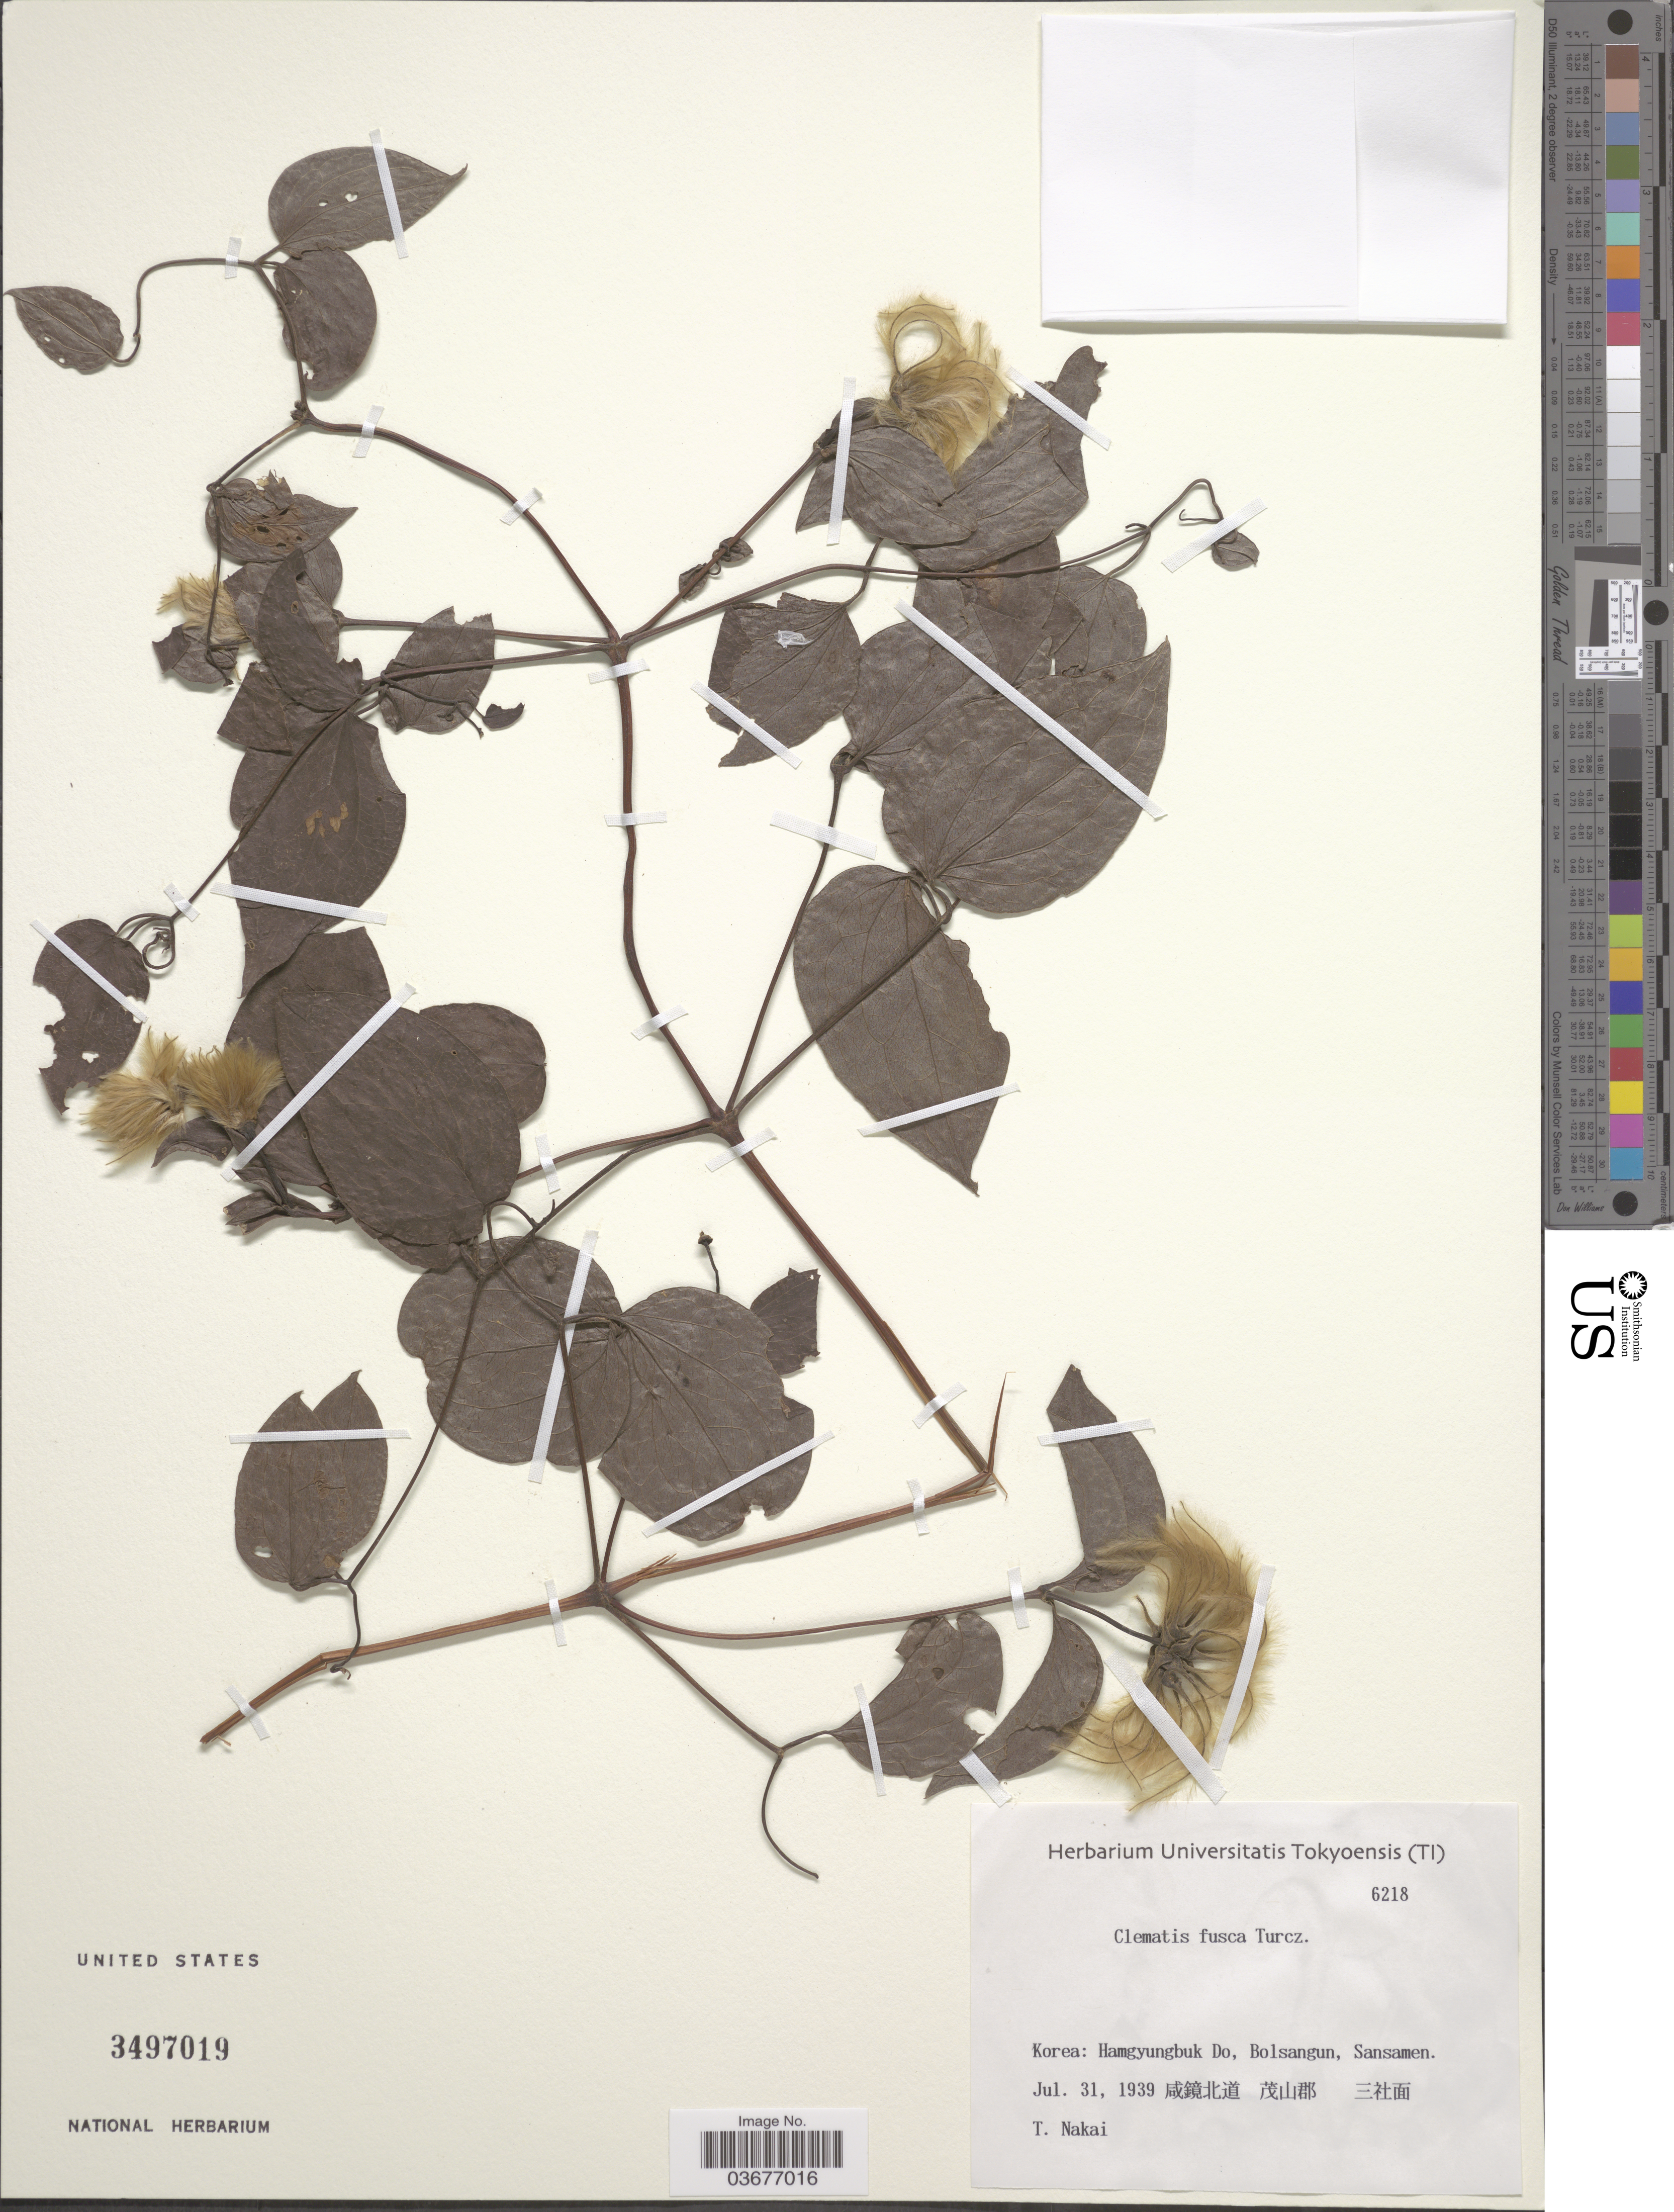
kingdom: Plantae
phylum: Tracheophyta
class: Magnoliopsida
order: Ranunculales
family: Ranunculaceae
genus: Clematis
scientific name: Clematis fusca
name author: Turcz.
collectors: T. Nakai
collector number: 6218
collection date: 1939-07-31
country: North Korea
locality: Hamgyungbuk Do, Bolsangun, Sansamen.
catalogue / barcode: US 3497019